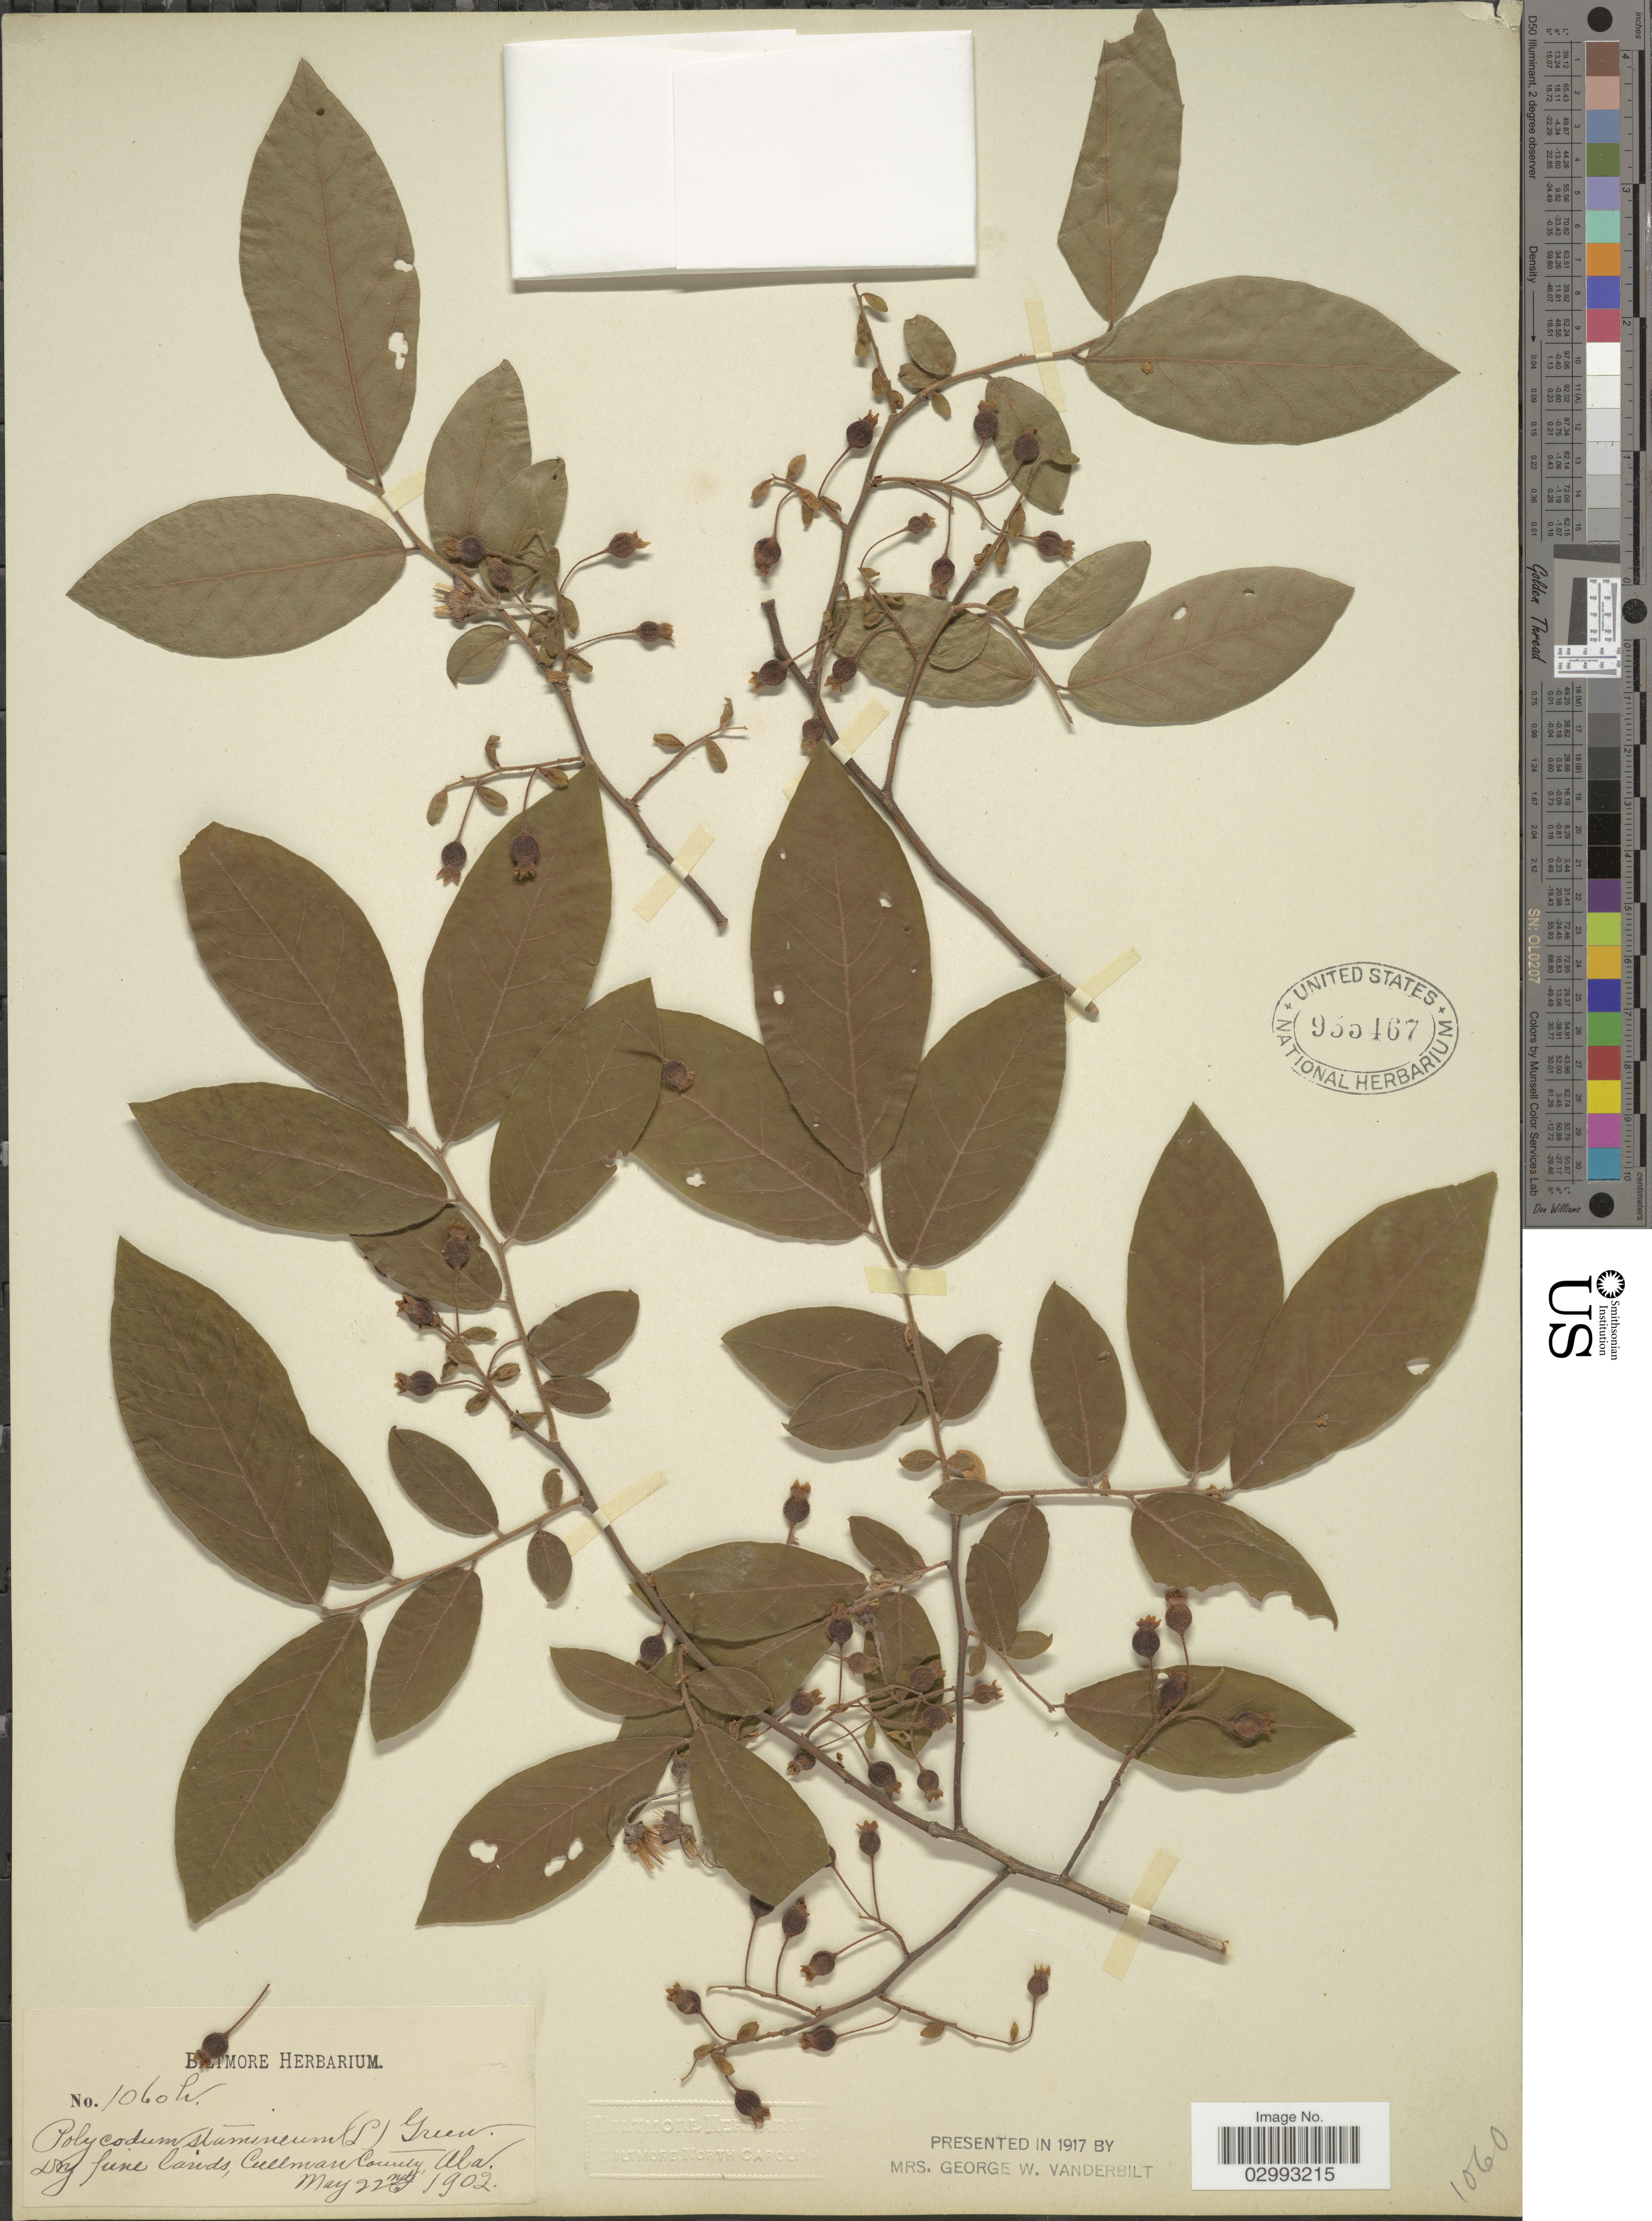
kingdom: Plantae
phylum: Tracheophyta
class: Magnoliopsida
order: Ericales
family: Ericaceae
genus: Polycodium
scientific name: Polycodium sericeum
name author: (C. Mohr) C.B. Rob.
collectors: ex herb. Biltmore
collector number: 1060h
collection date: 1902-05-22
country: United States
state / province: Alabama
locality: Cullman County.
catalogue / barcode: US 955467